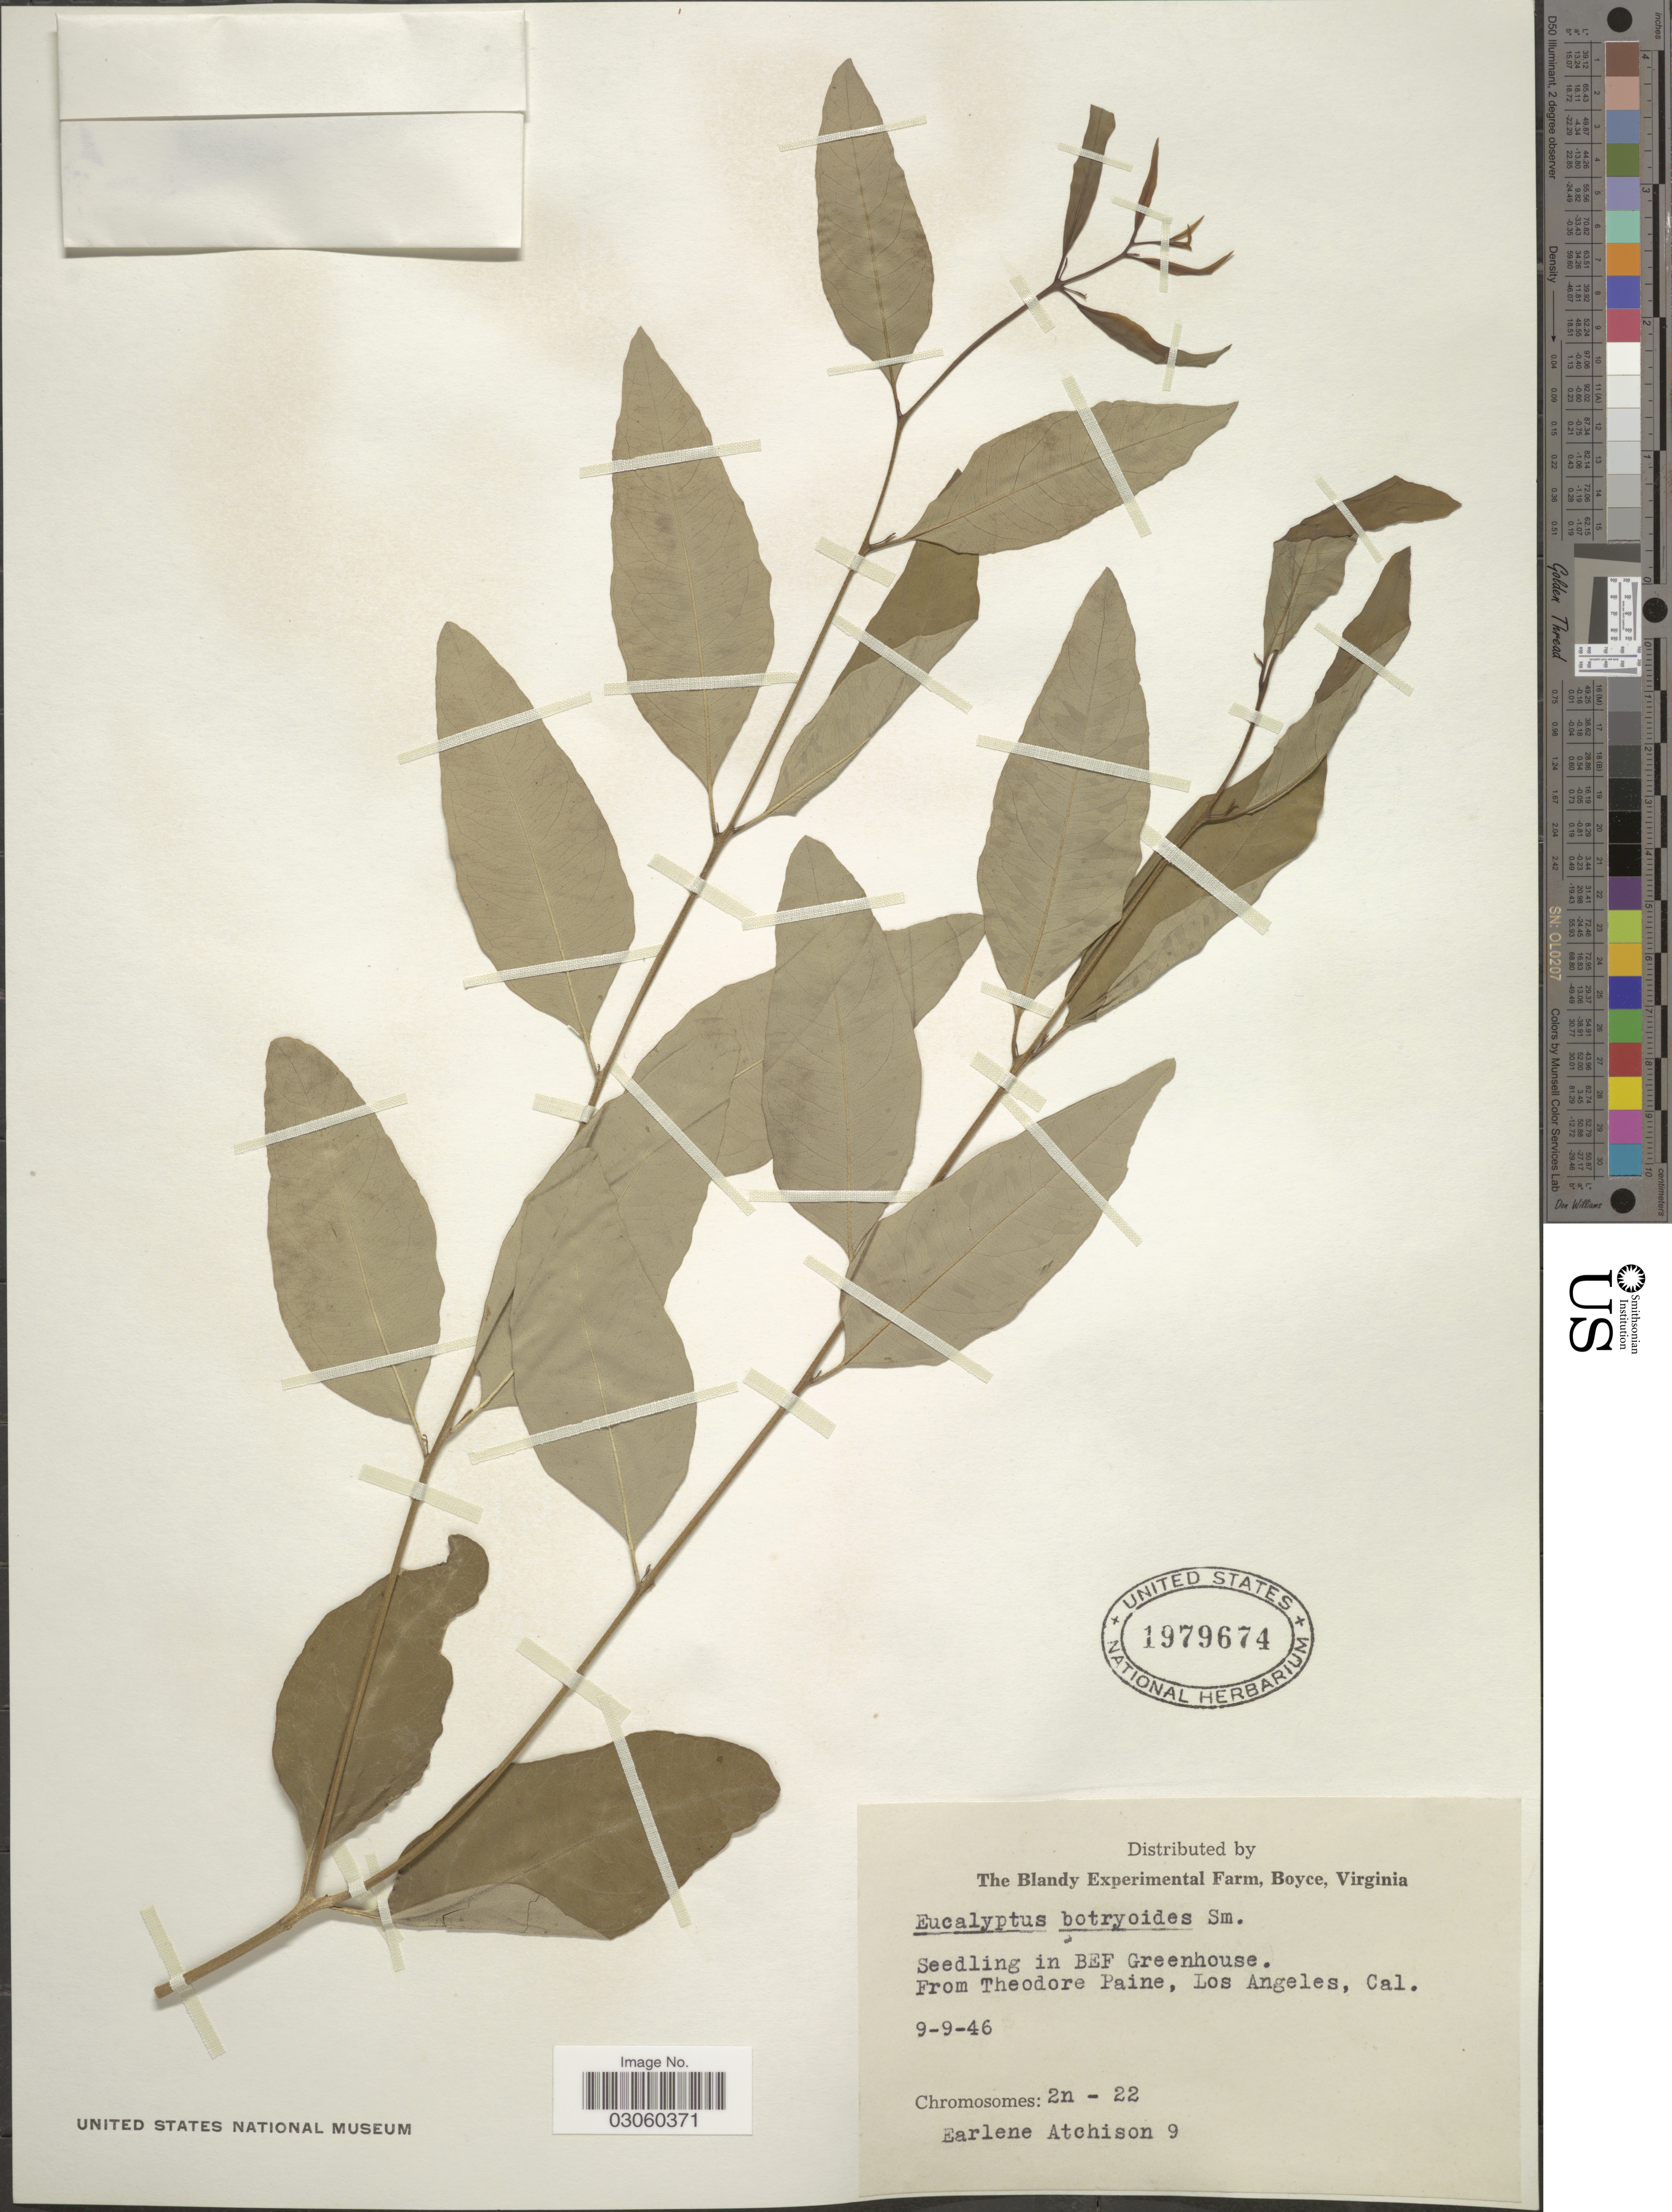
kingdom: Plantae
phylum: Tracheophyta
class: Magnoliopsida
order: Myrtales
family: Myrtaceae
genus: Eucalyptus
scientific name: Eucalyptus botryoides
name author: Sm.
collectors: E. Atchison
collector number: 9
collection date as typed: Transcribed d/m/y: 9/9/46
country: United States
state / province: Virginia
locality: The Blandy Experimental Farm, Boyce.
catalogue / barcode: US 1979674